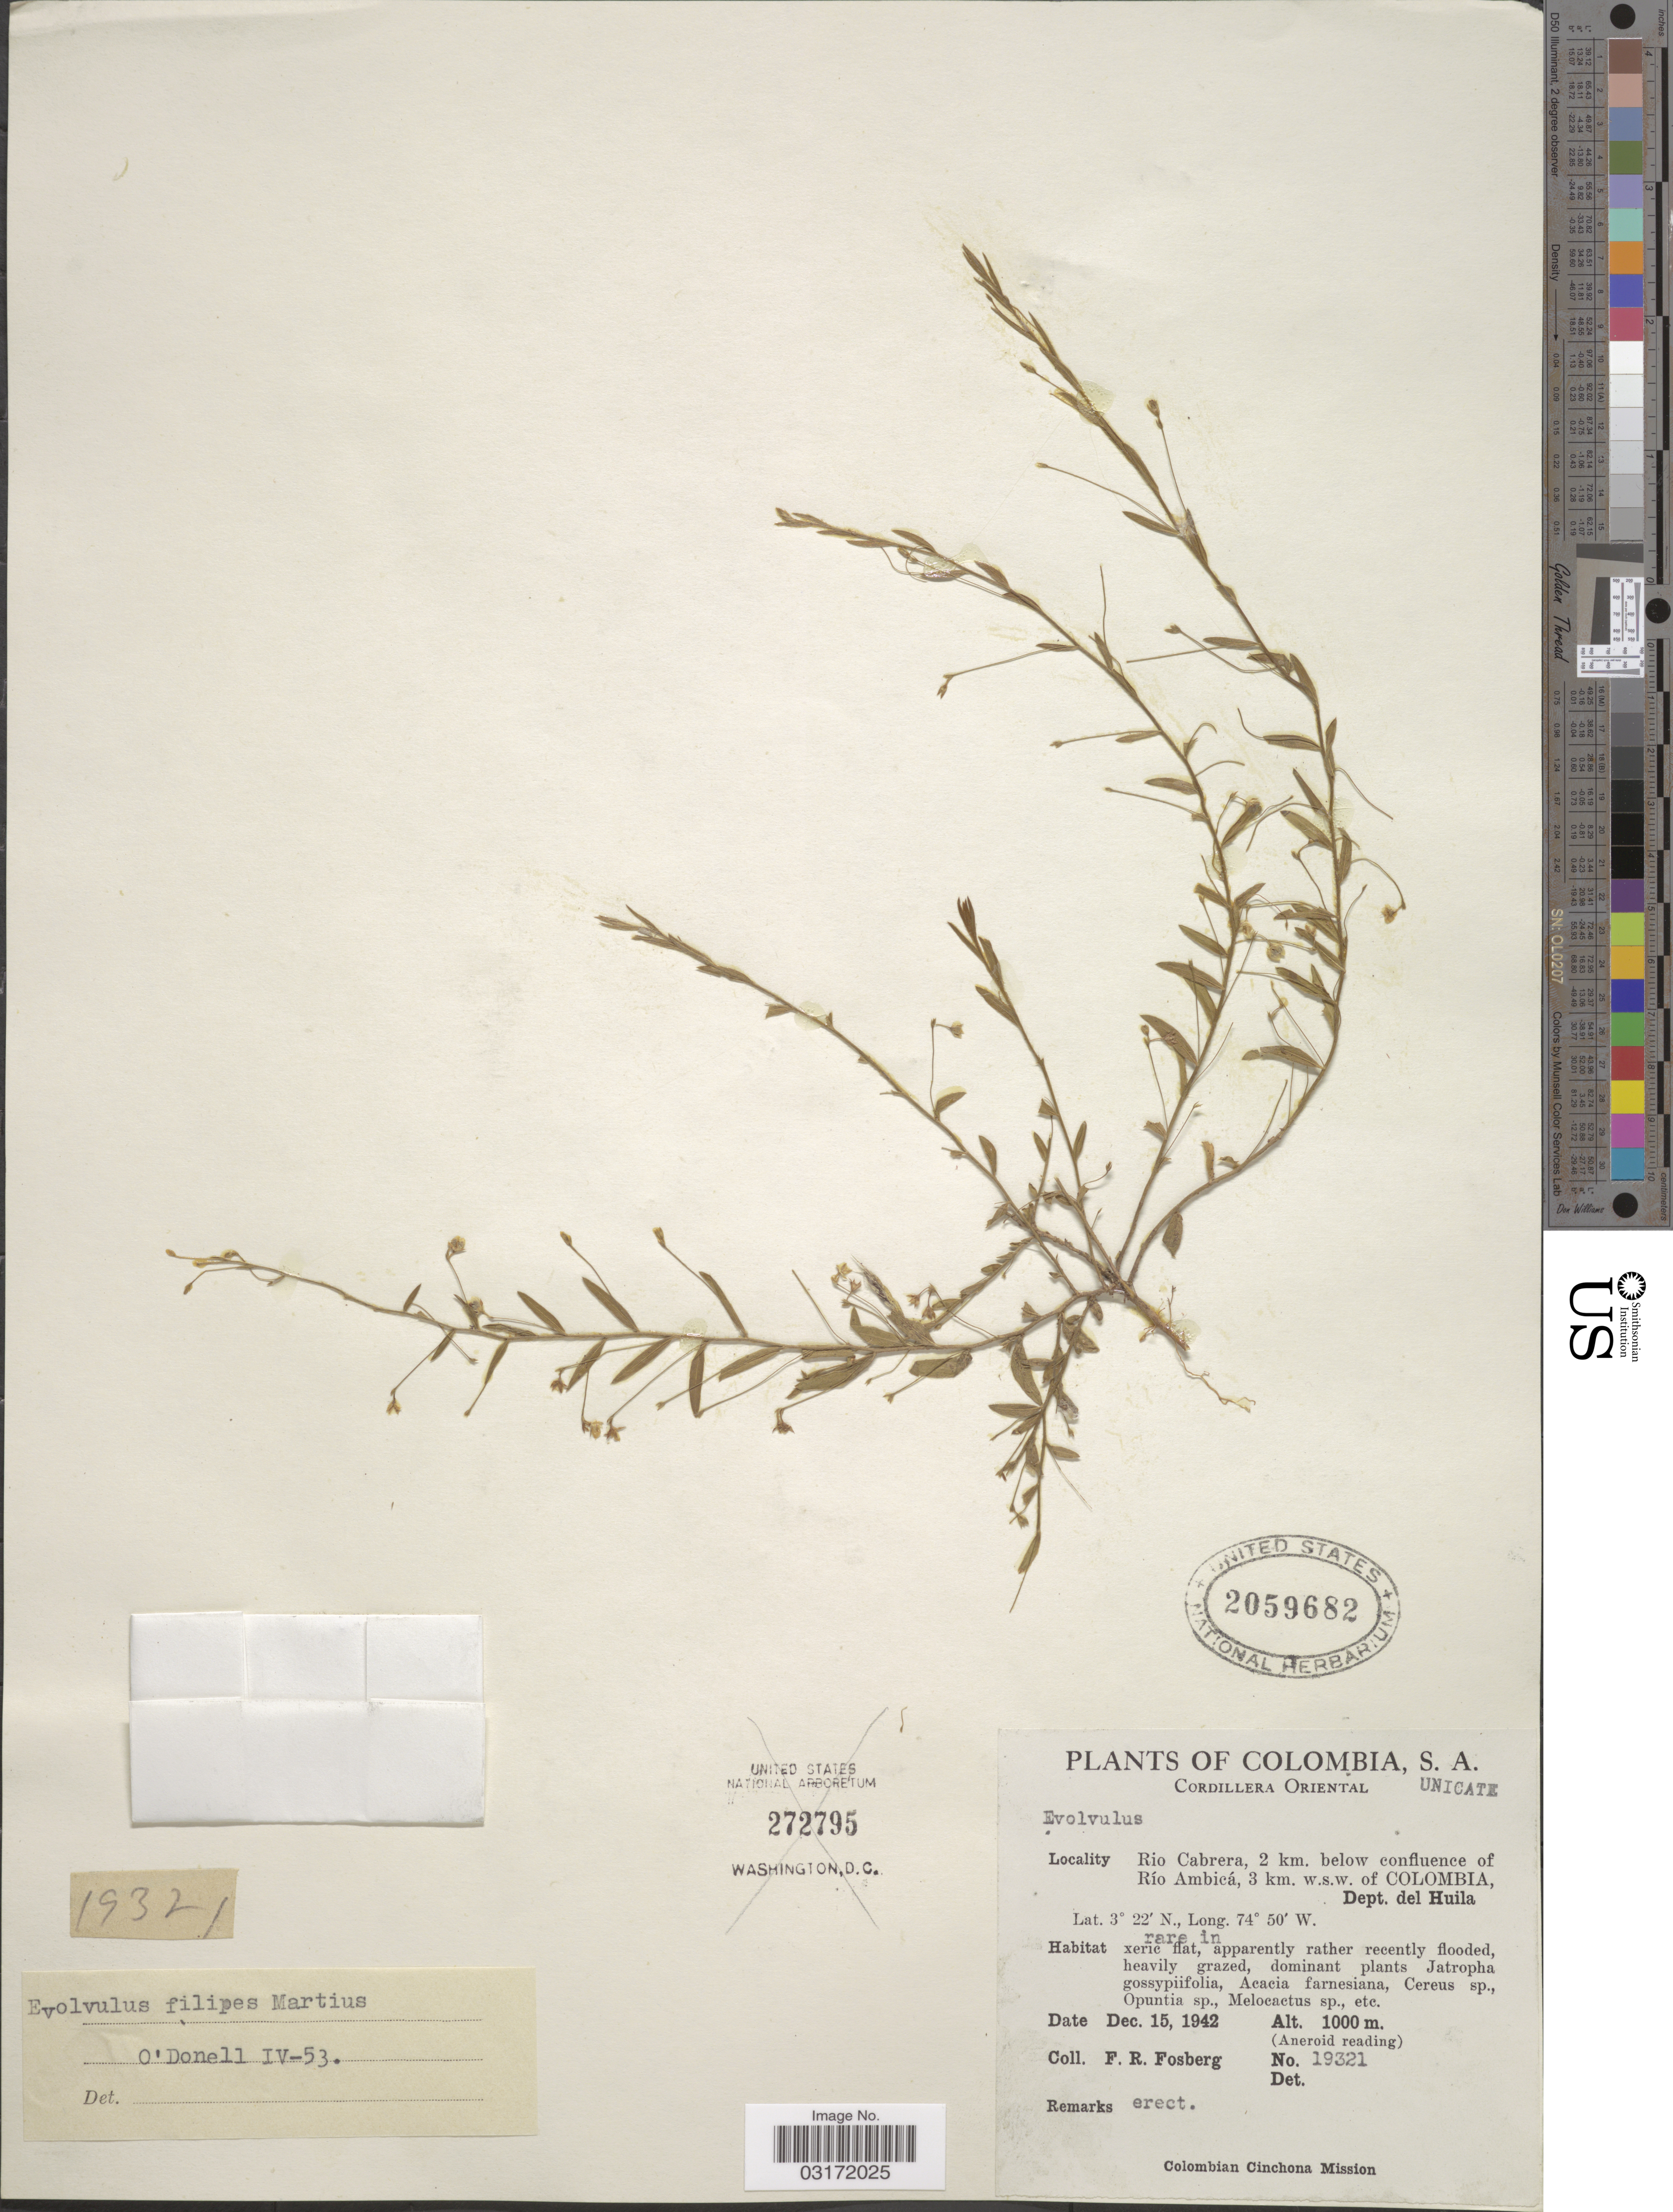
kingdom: Plantae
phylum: Tracheophyta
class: Magnoliopsida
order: Solanales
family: Convolvulaceae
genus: Evolvulus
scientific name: Evolvulus filipes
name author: Mart.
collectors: F. R. Fosberg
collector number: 19321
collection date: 1942-12-15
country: Colombia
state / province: Huila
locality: Cordillera Oriental. Rio Cabrera, 2 km. below confluence of Río Ambicá, 3 km. w.s.w. of Colombia, Dept. del Huila.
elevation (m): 1000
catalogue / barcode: US 2059682